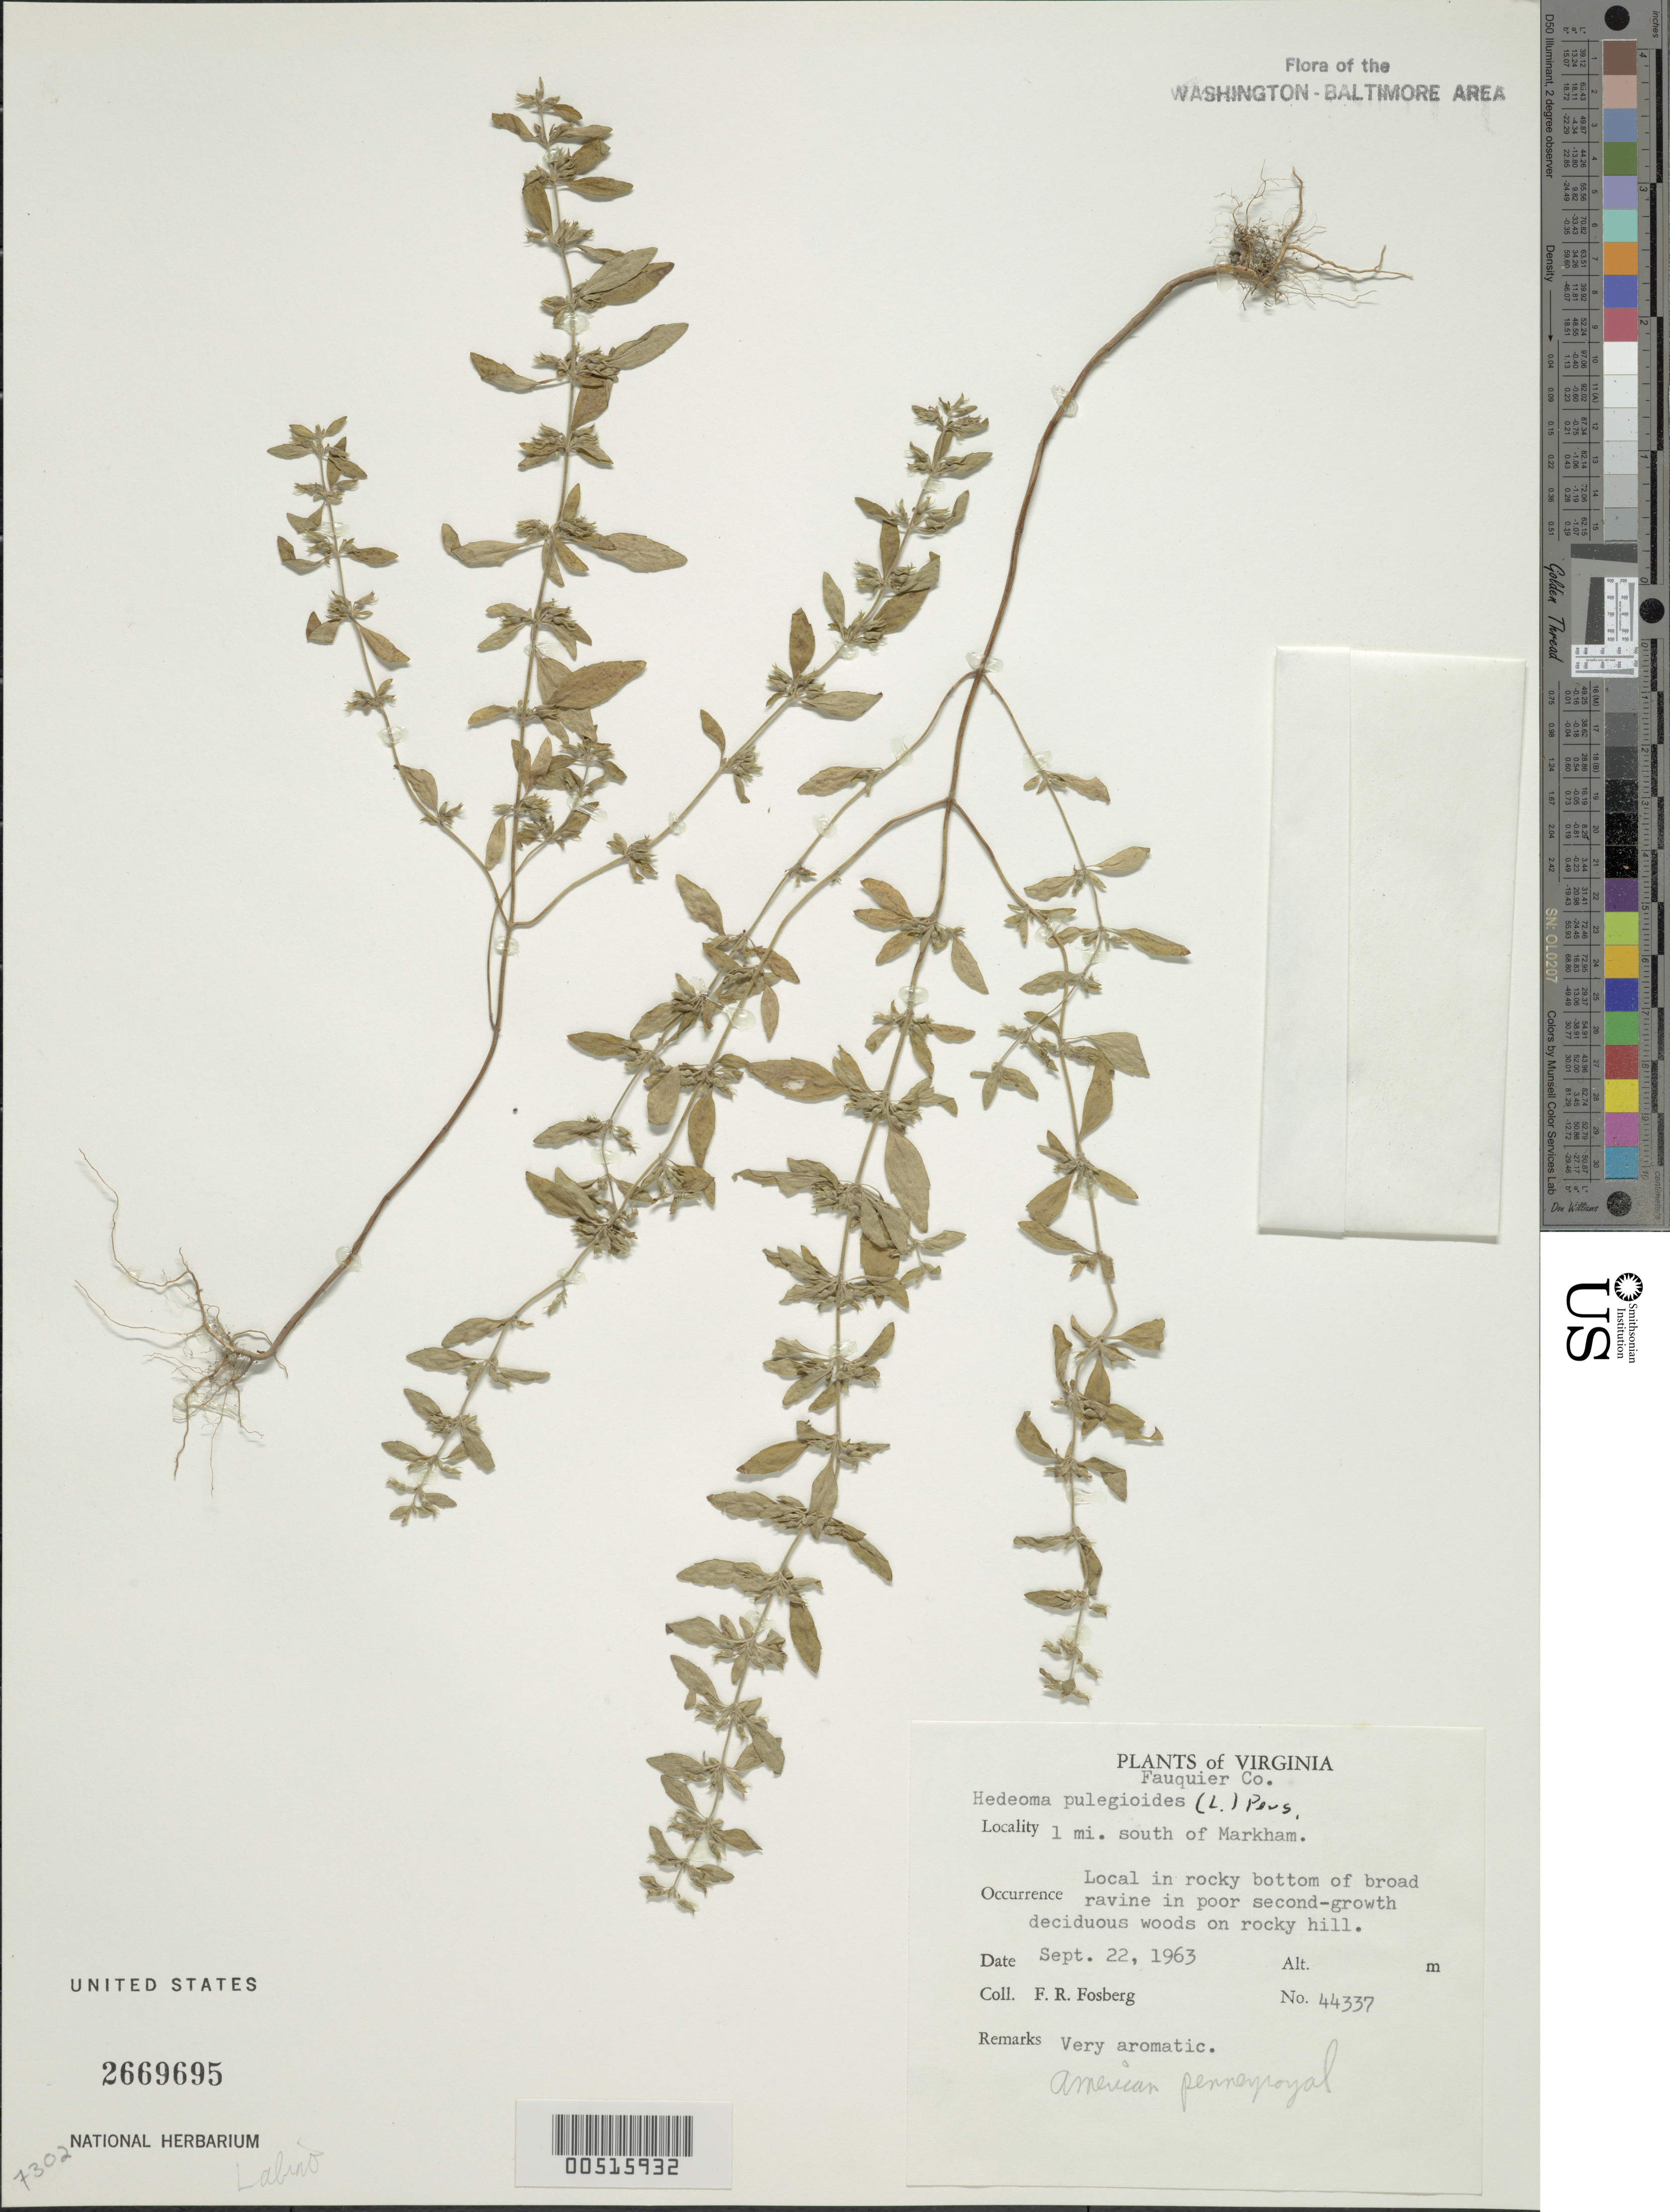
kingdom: Plantae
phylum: Tracheophyta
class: Magnoliopsida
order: Lamiales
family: Lamiaceae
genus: Hedeoma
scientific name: Hedeoma pulegioides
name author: (L.) Pers.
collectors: F. R. Fosberg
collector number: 44337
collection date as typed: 22 Sep 1963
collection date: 1963-09-22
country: United States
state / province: Virginia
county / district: Fauquier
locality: Markham, 1 mi. S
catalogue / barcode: US 2669695